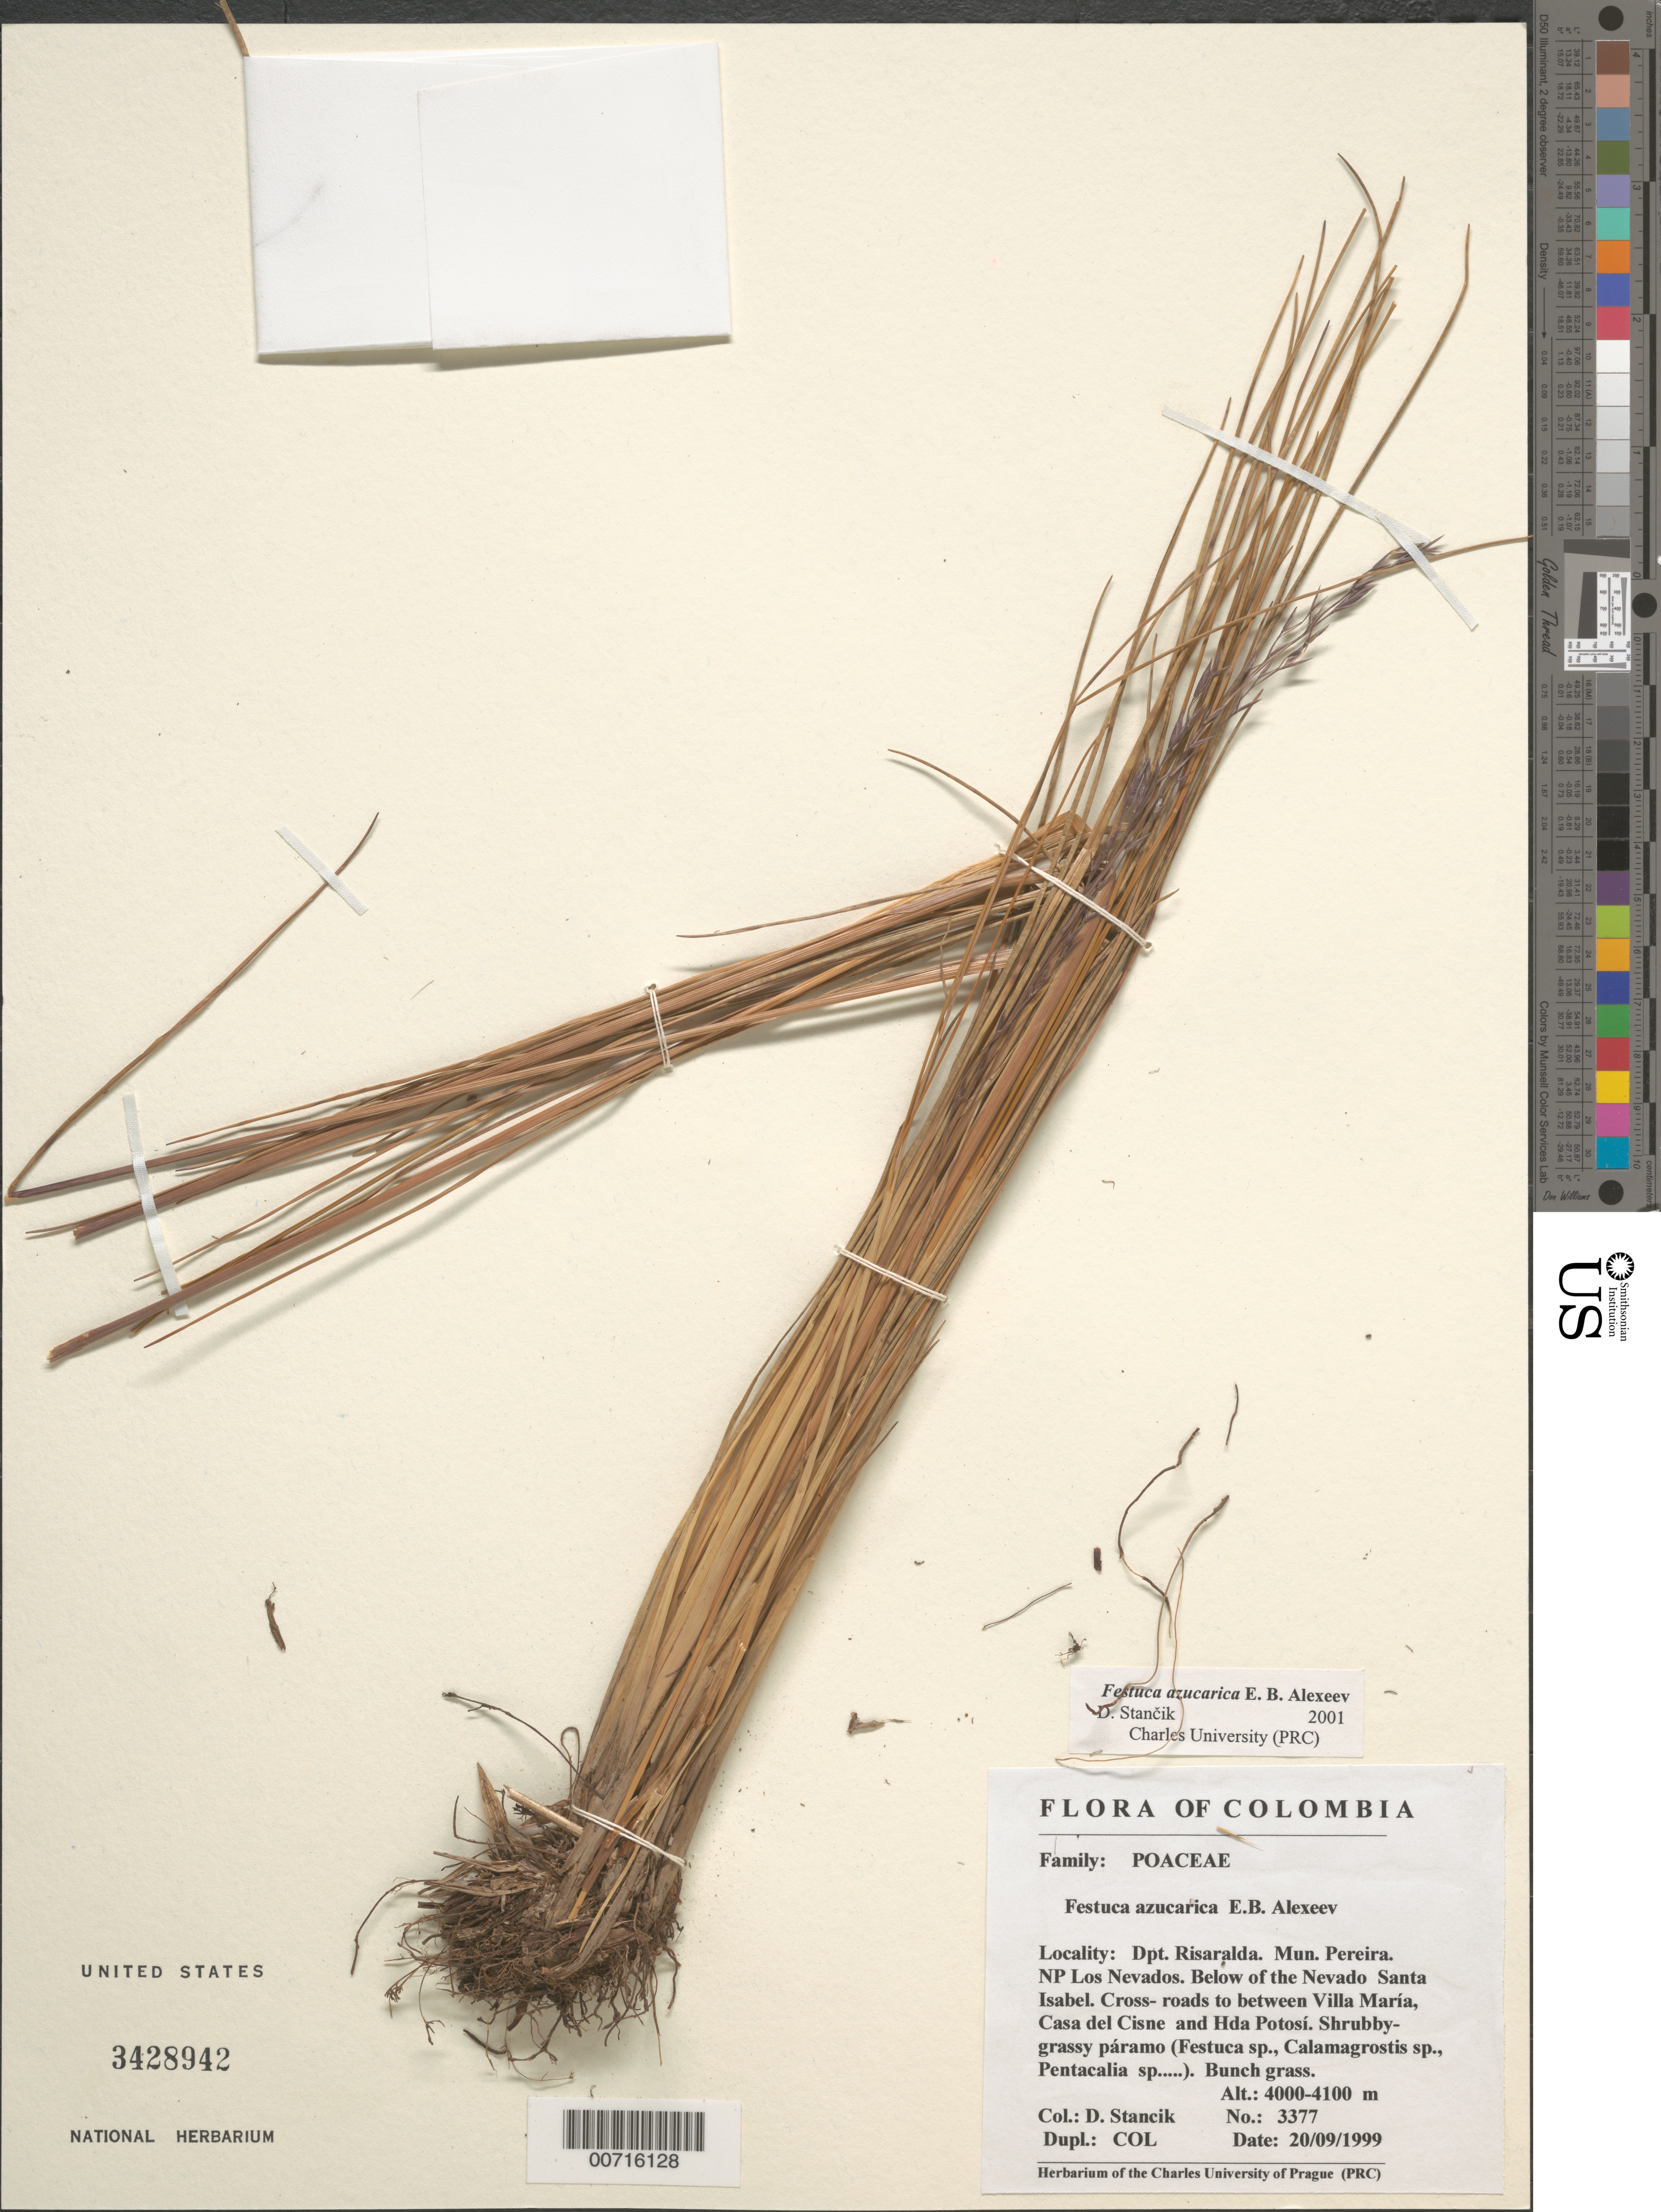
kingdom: Plantae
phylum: Tracheophyta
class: Liliopsida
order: Poales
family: Poaceae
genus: Festuca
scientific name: Festuca azucarica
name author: E.B. Alexeev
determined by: Stancik, D.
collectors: D. Stancik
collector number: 3377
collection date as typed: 20 Sep 1999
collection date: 1999-09-20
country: Colombia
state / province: Risaralda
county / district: Pereira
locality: NP Los Nevados. Below the Nevado Santa Isabel. Cross-roads between Villa Maria, Casa del Cisne and Hda Potosi.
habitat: Shrubby-grassy paramo (Festuca sp., Calamagrostis sp., Pentacalia sp.)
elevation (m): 4000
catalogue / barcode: US 3428942